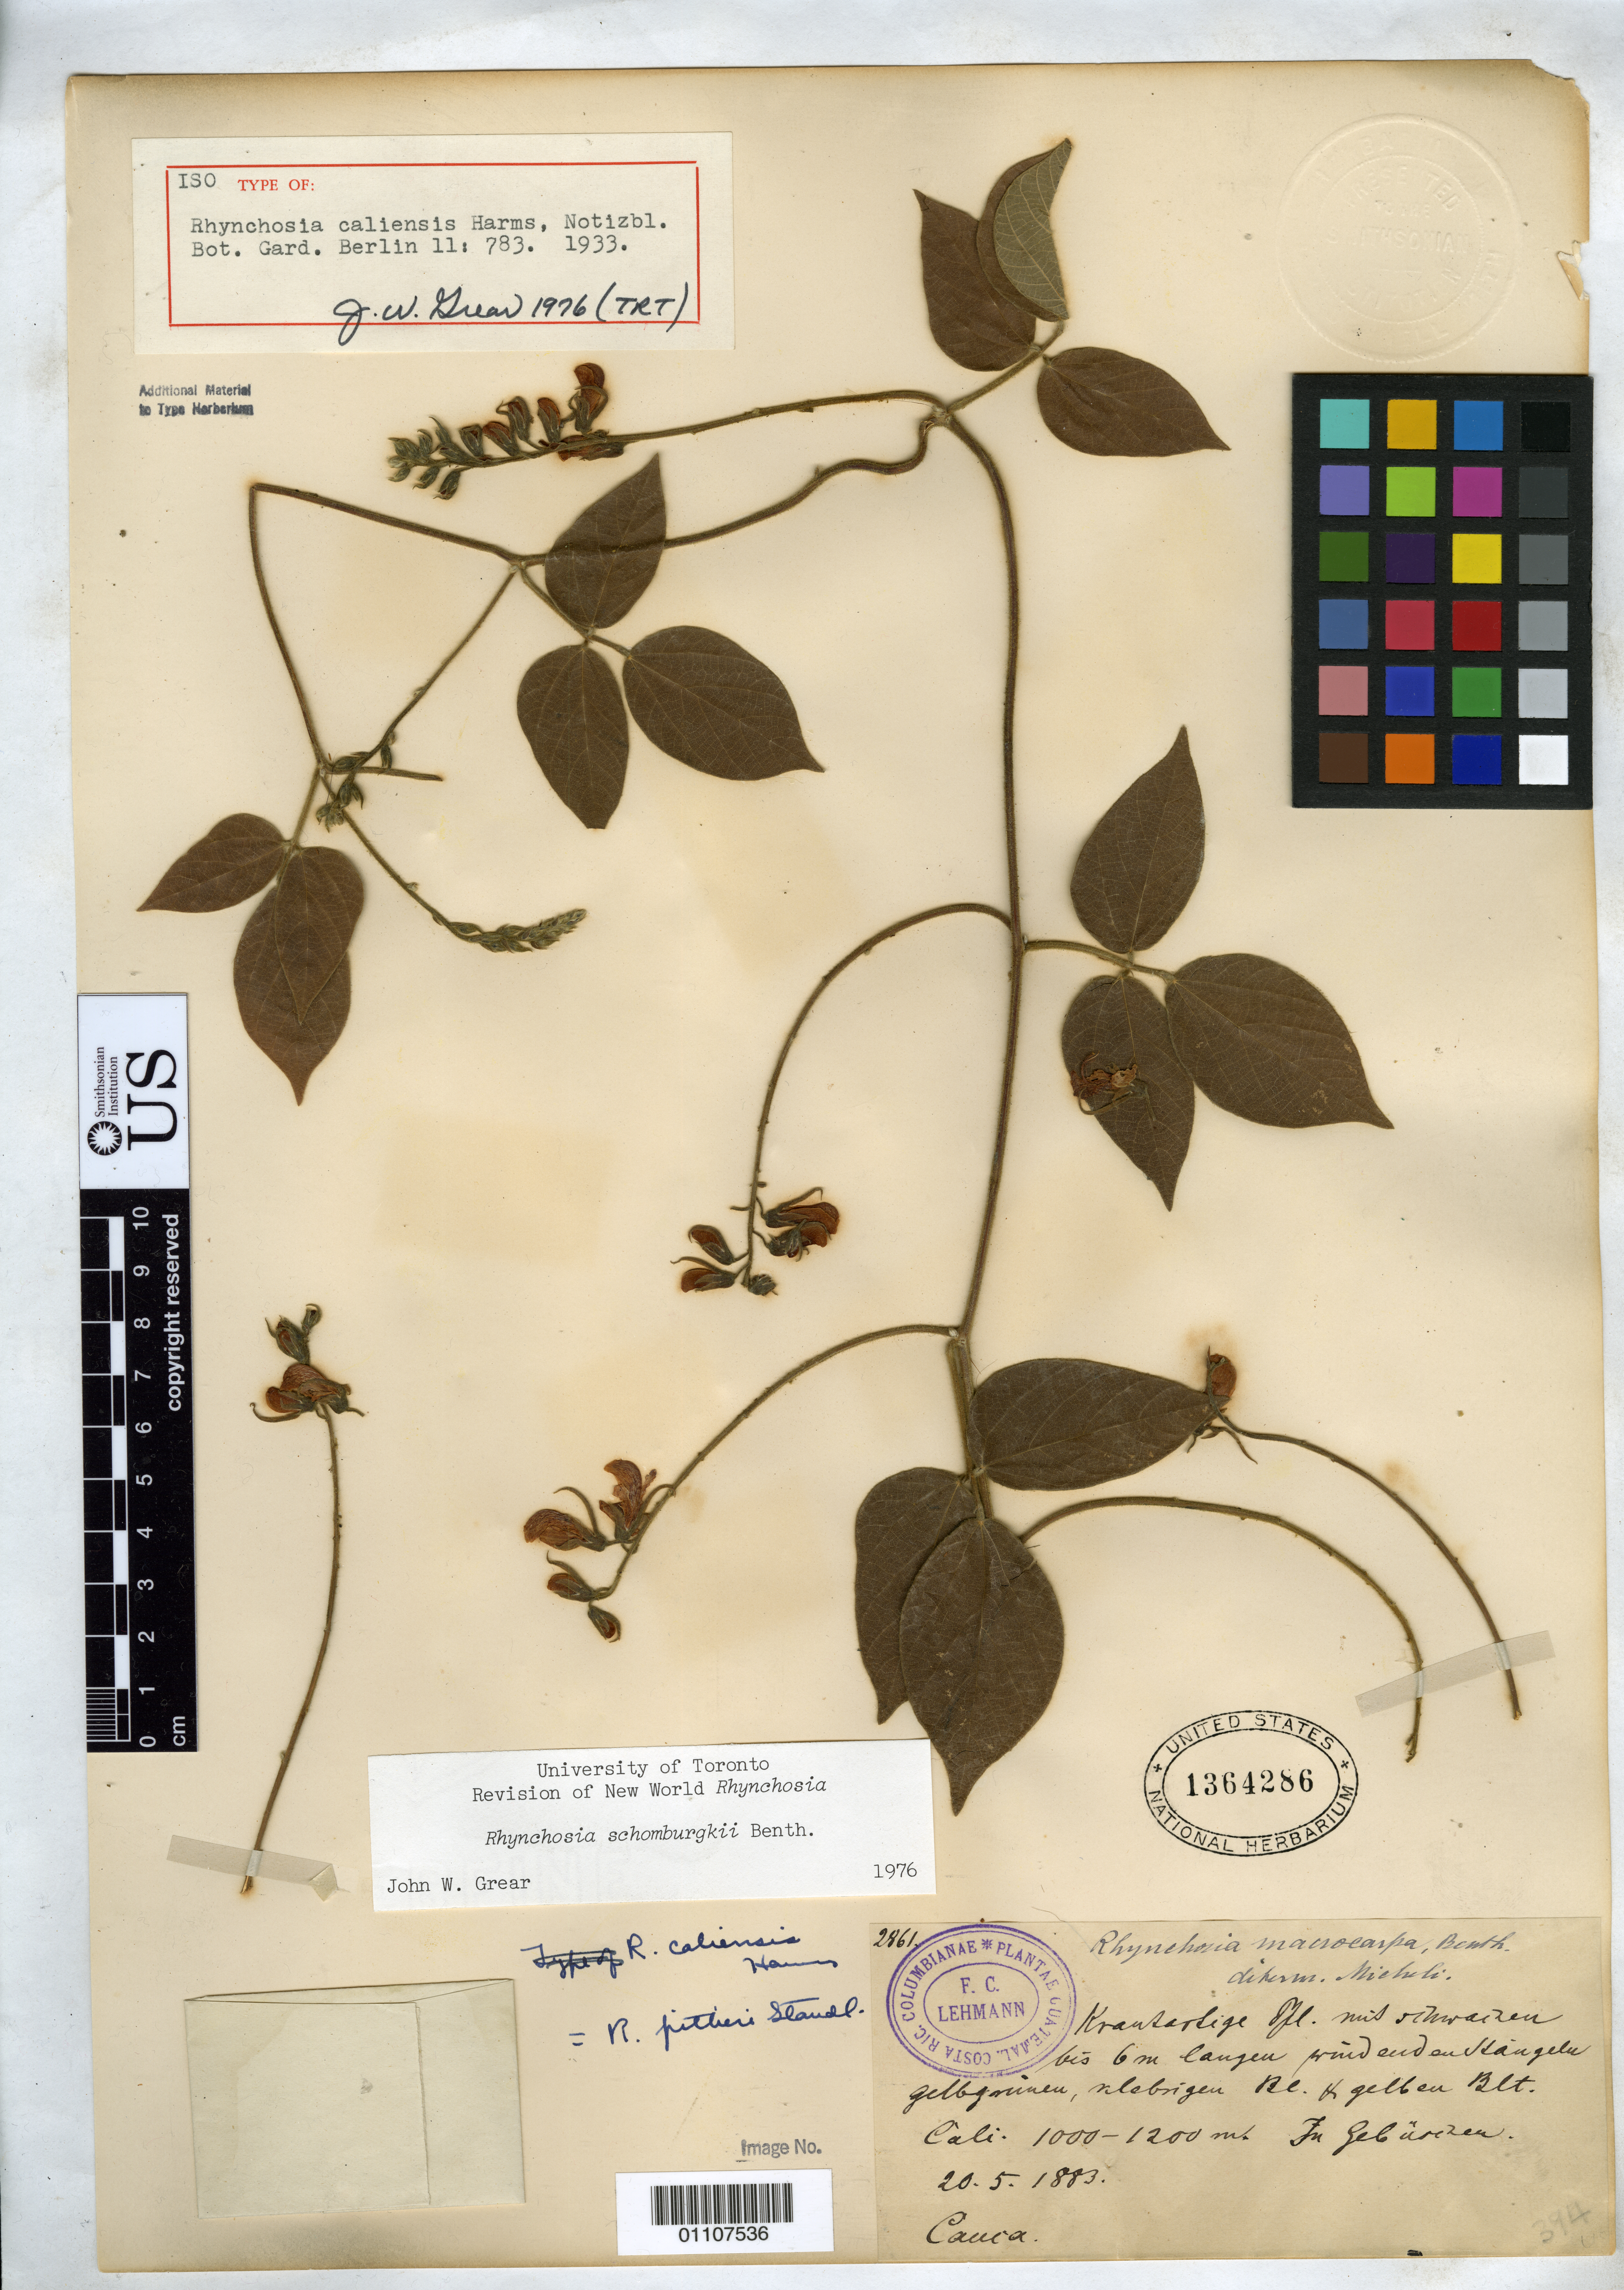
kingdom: Plantae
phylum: Tracheophyta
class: Magnoliopsida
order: Fabales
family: Fabaceae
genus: Rhynchosia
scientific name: Rhynchosia caliensis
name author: Harms in Pilg.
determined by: Grear, J. W., Jr.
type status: Isolectotype; Syntype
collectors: F. C. Lehmann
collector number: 2861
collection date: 1883-05-20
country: Colombia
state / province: Cauca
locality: Cali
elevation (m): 1000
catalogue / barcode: US 1364286